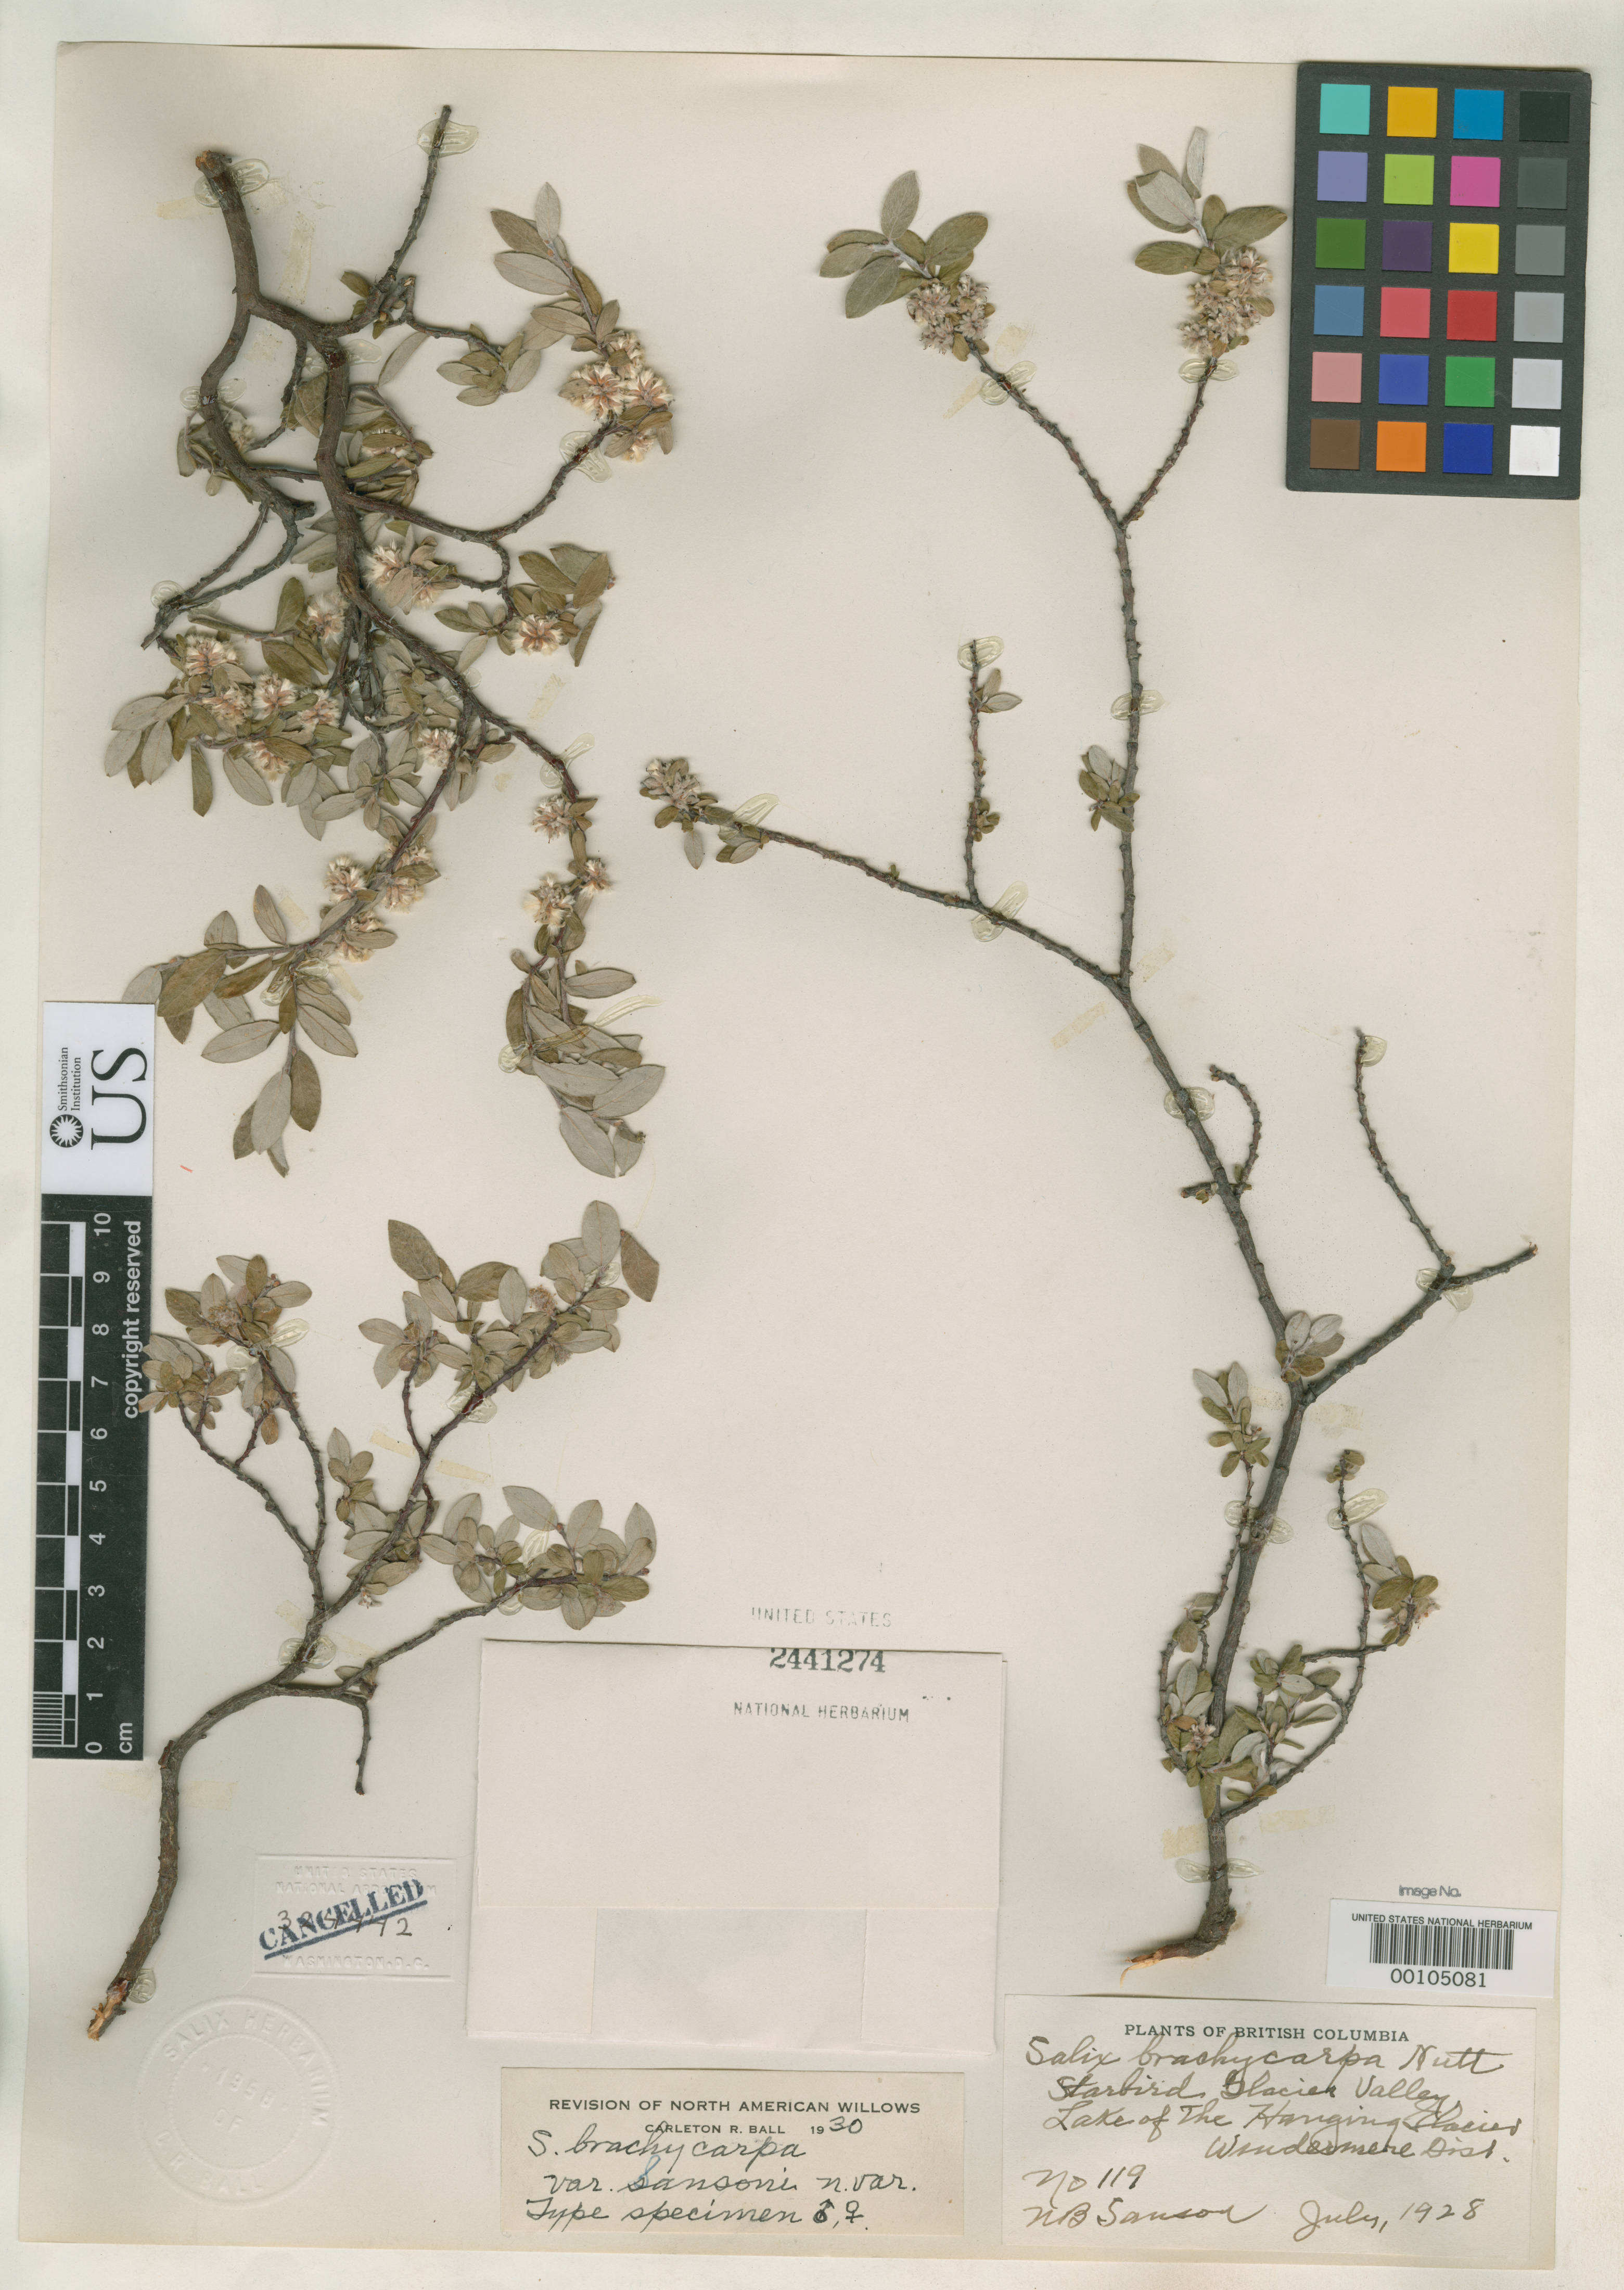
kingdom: Plantae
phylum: Tracheophyta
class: Magnoliopsida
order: Malpighiales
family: Salicaceae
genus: Salix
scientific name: Salix brachycarpa var. sansonii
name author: C.R. Ball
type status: Isotype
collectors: N. Sanson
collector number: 119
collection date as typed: Jul 1928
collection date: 1928-07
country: Canada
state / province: British Columbia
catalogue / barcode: US 2441274